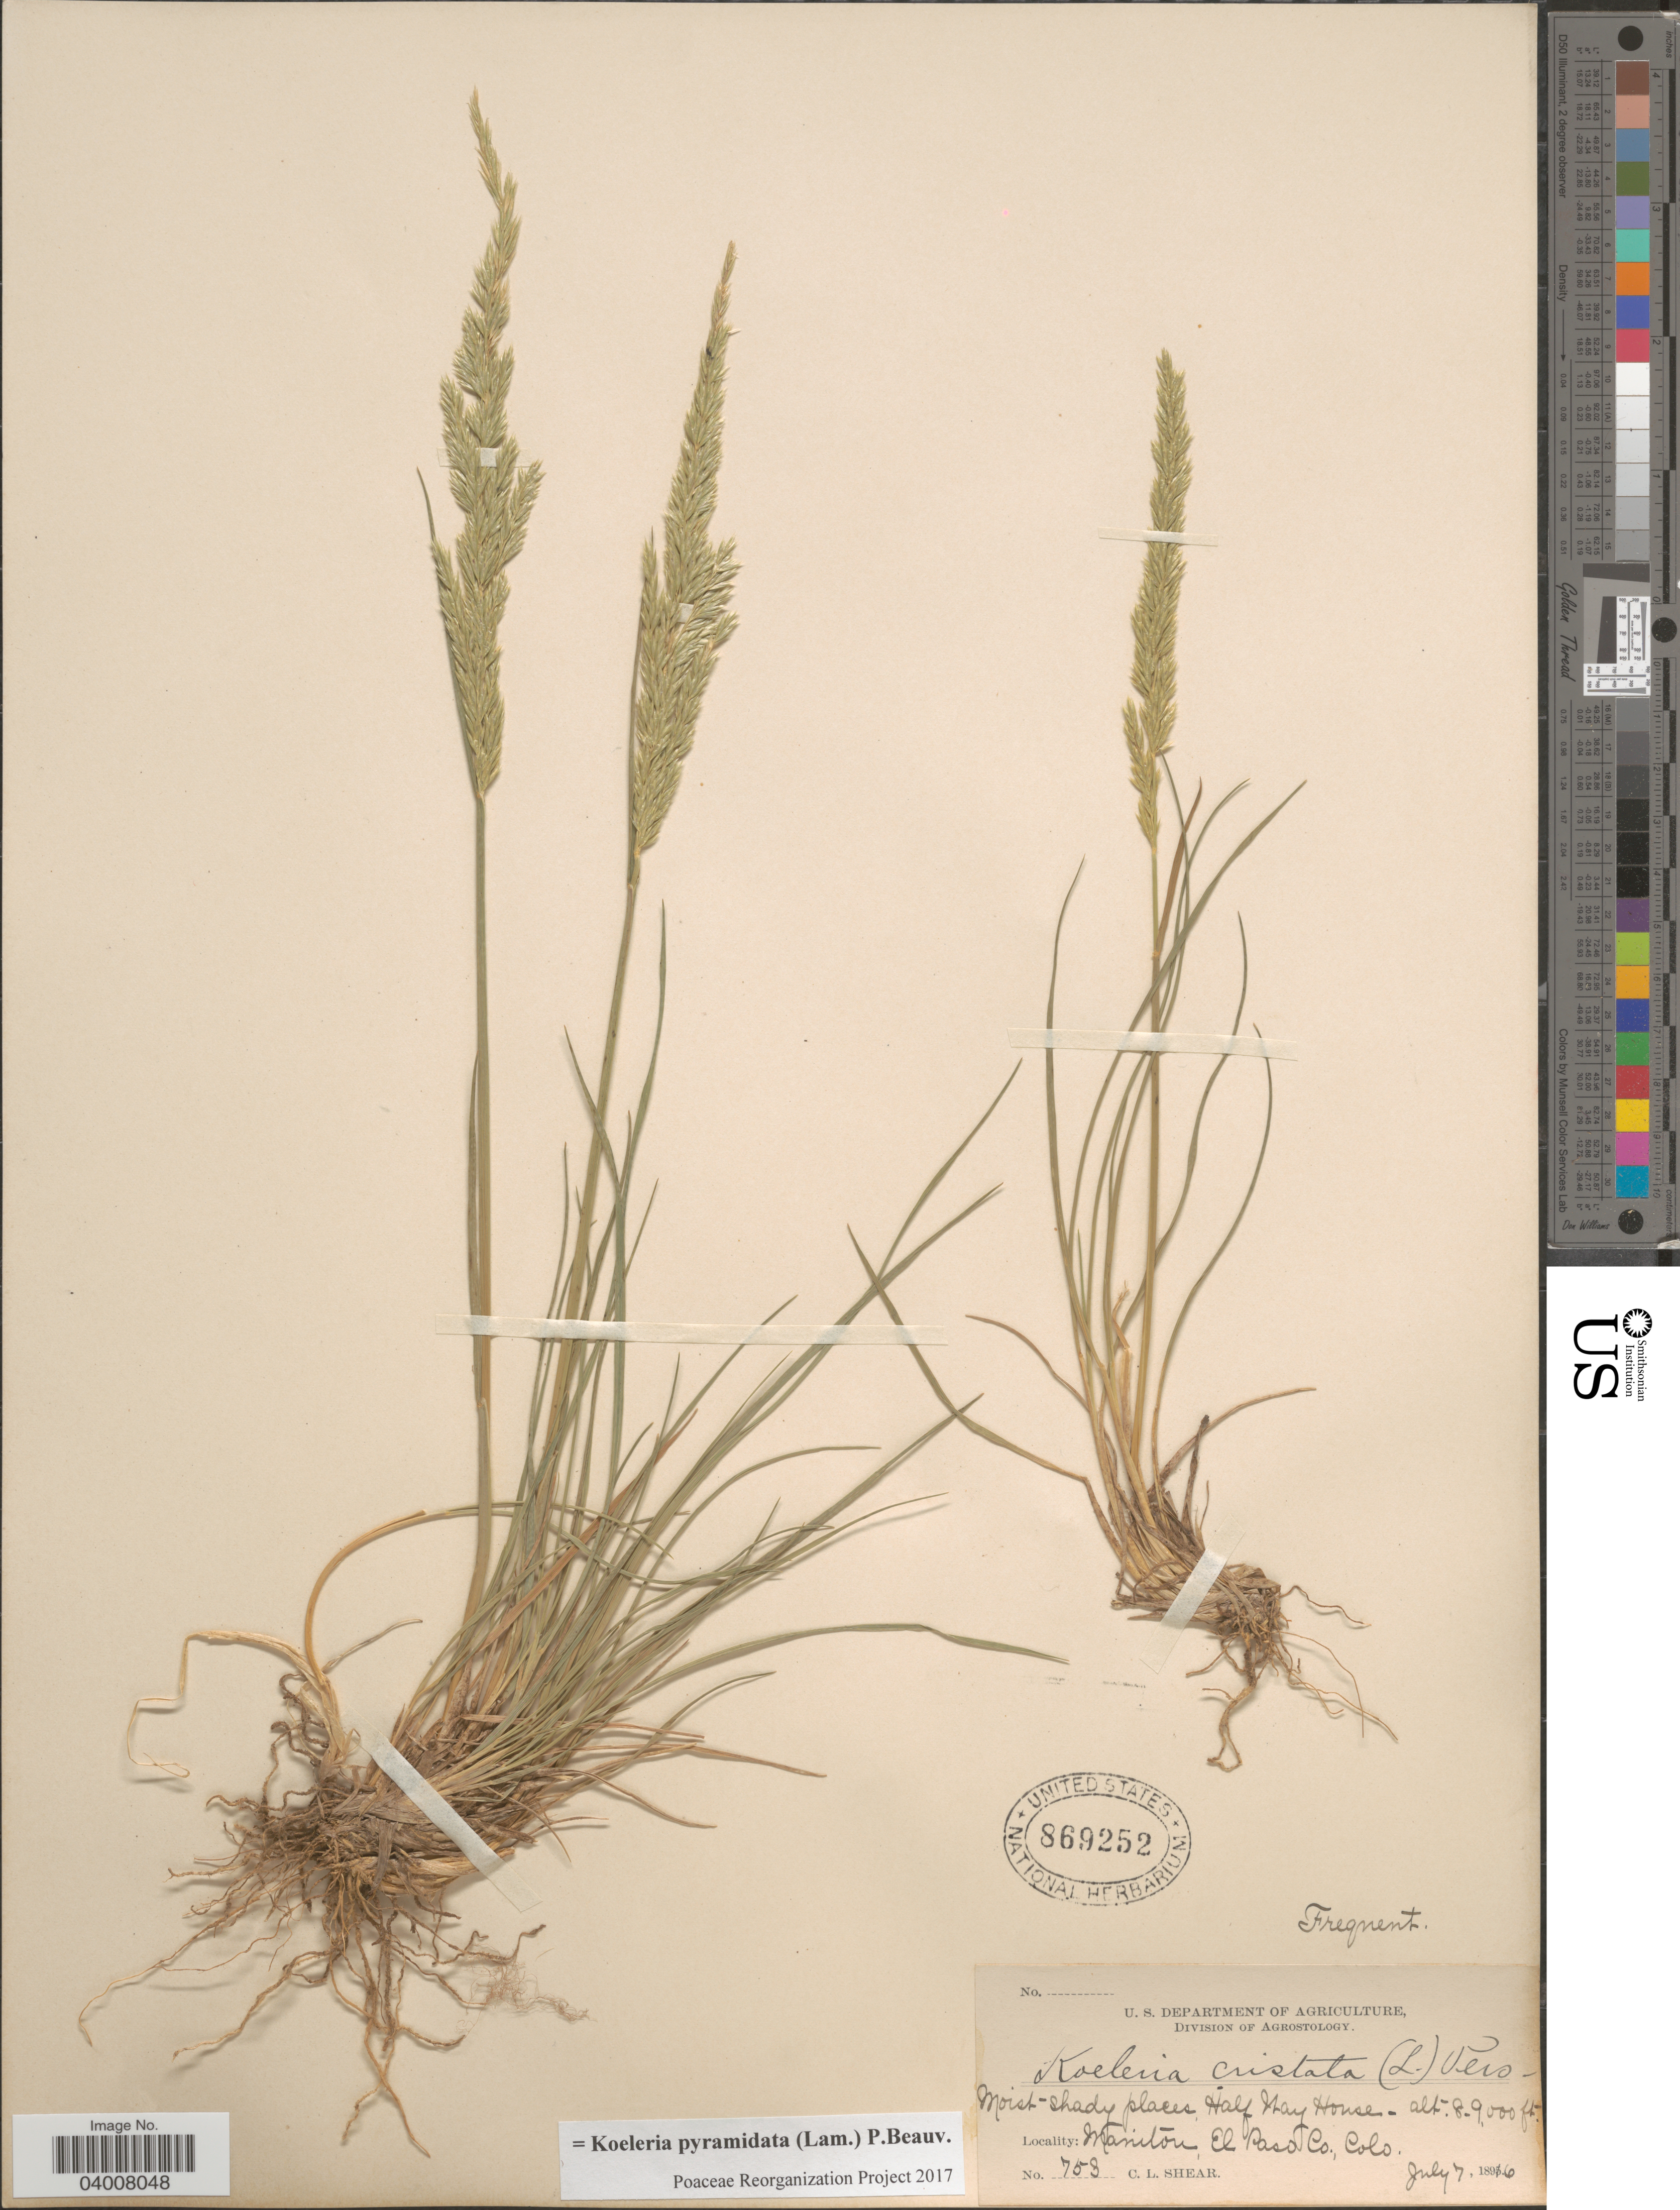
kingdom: Plantae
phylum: Tracheophyta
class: Liliopsida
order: Poales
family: Poaceae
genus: Koeleria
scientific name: Koeleria pyramidata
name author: (Lam.) P. Beauv.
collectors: C. L. Shear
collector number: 753*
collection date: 1816-07-07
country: United States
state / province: Colorado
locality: Moist-shady places, Half Way House - Manitou, El Paso Co.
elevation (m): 2438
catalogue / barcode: US 869252